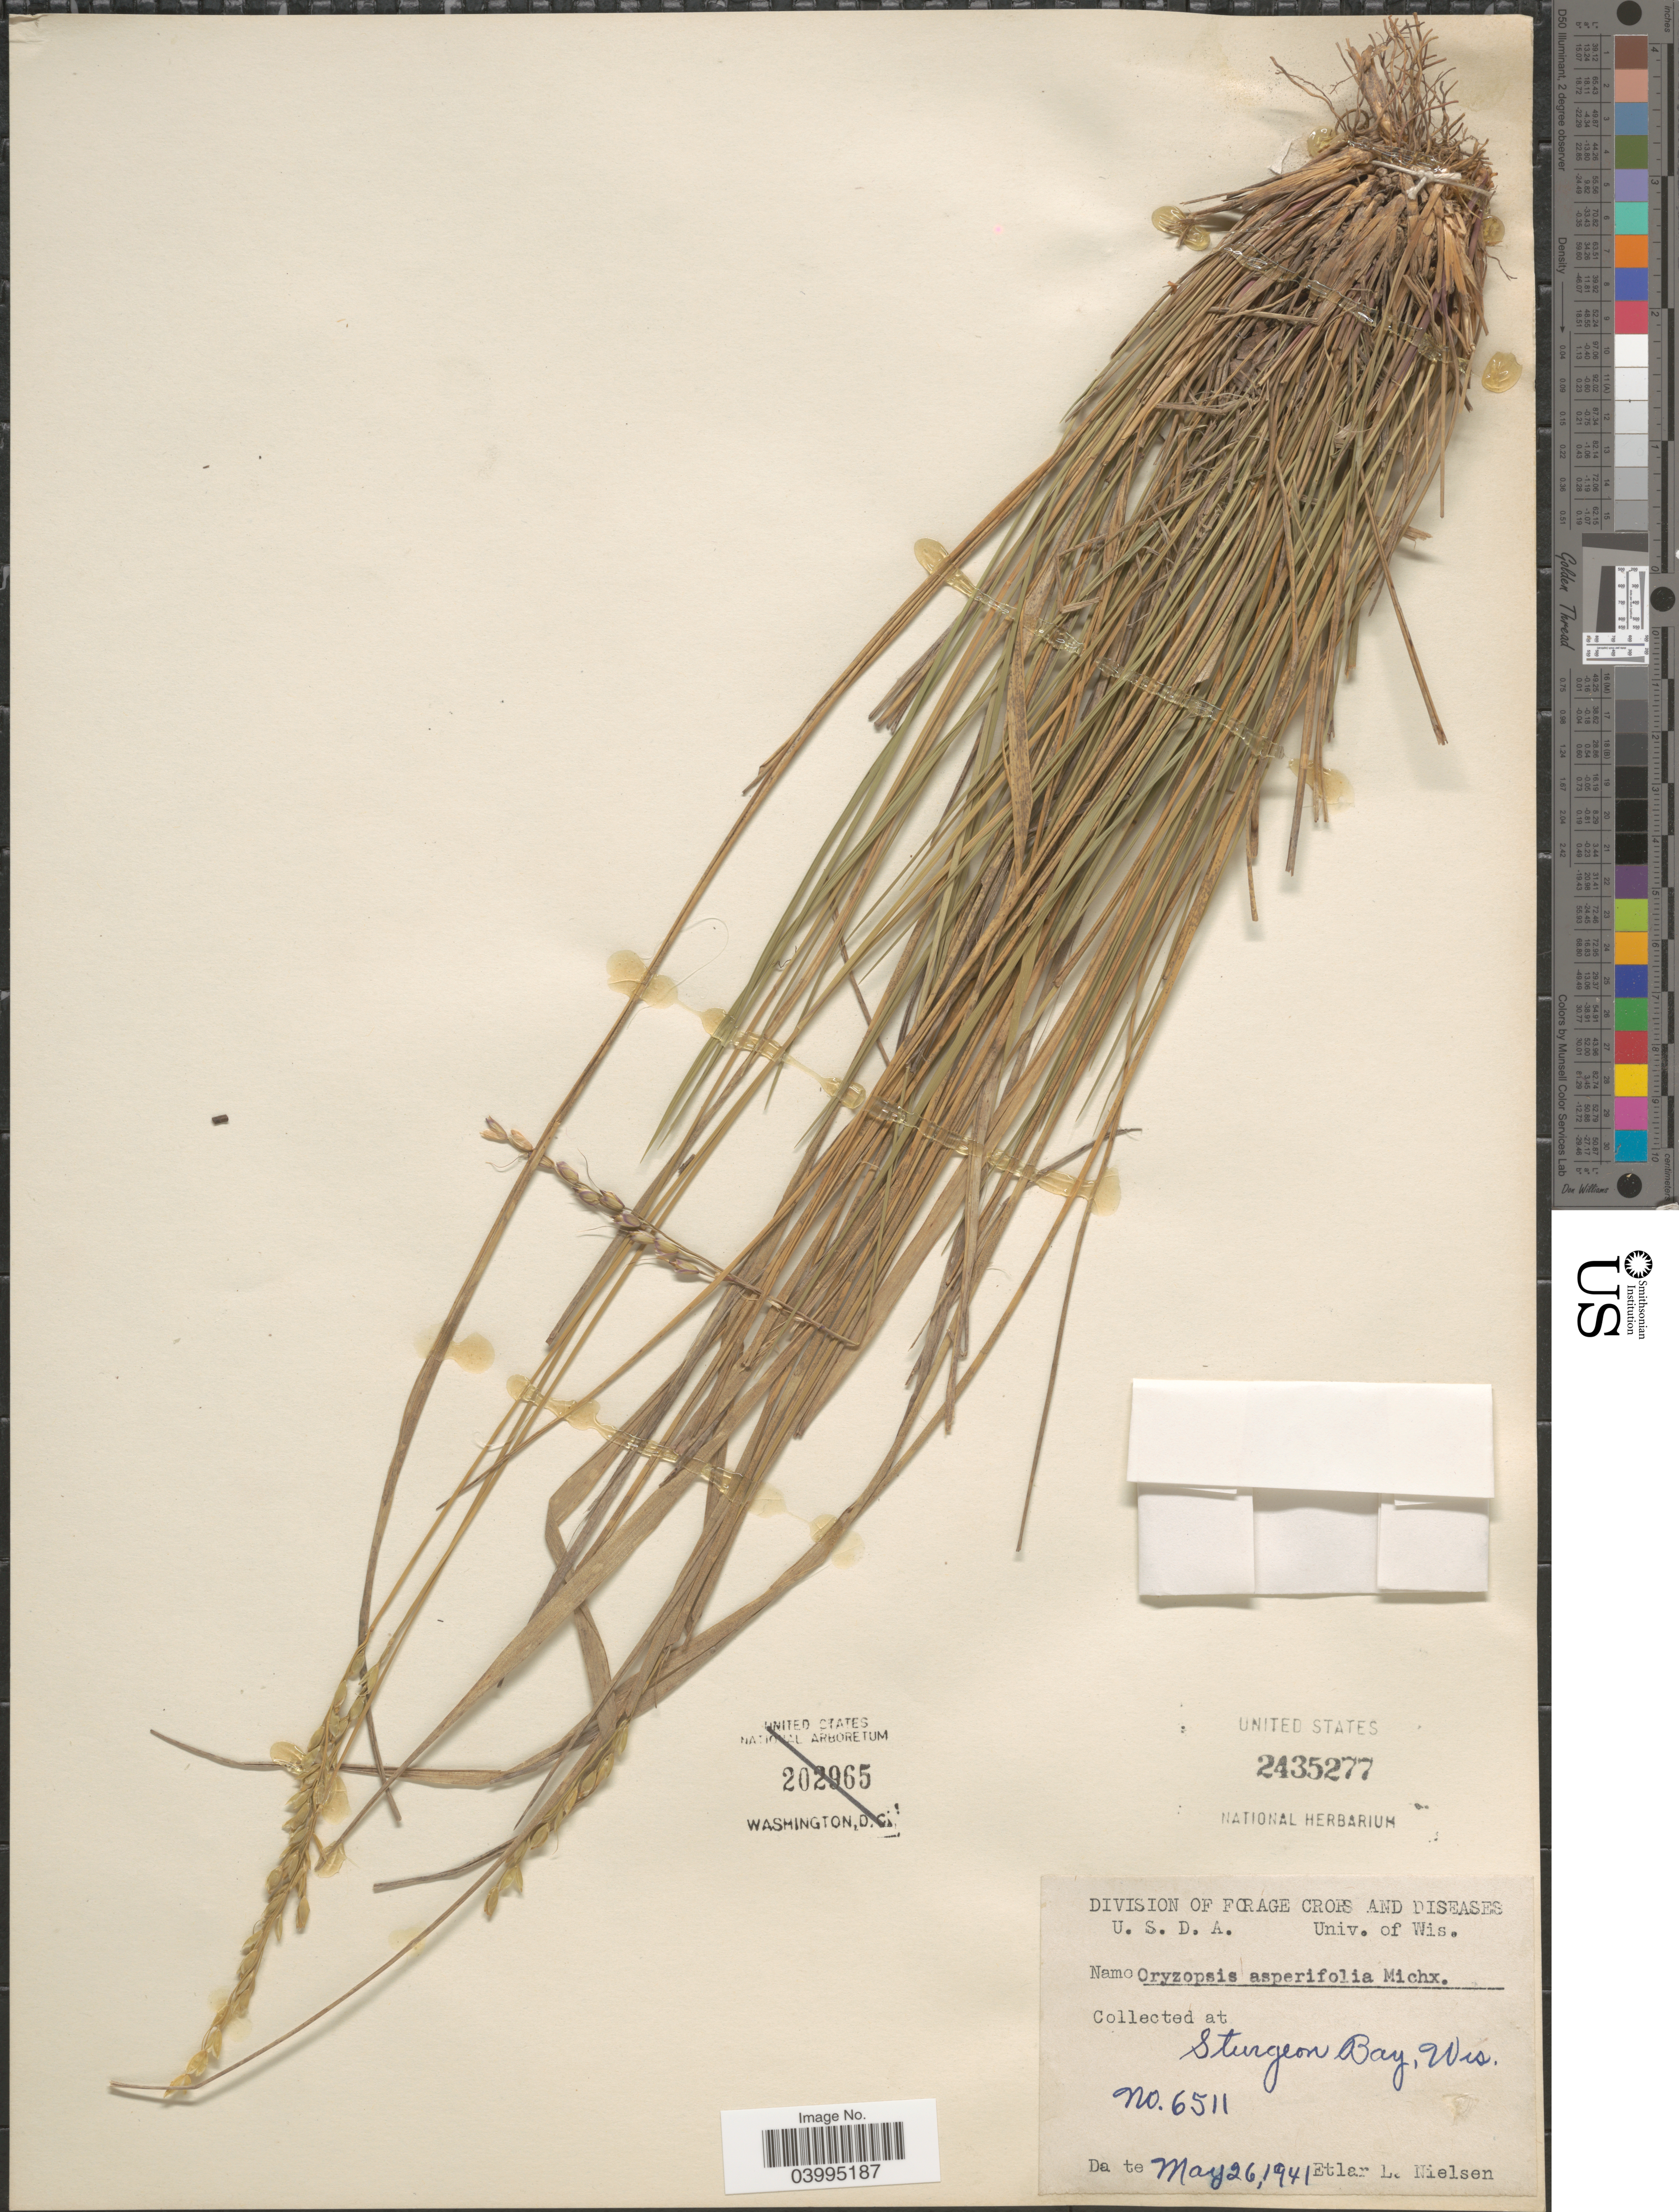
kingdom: Plantae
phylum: Tracheophyta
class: Liliopsida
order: Poales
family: Poaceae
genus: Oryzopsis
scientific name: Oryzopsis asperifolia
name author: Michx.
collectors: E. L. Nielsen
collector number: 6511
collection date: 1941-05-26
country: United States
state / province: Wisconsin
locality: Sturgeon Bay.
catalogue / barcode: US 2435277